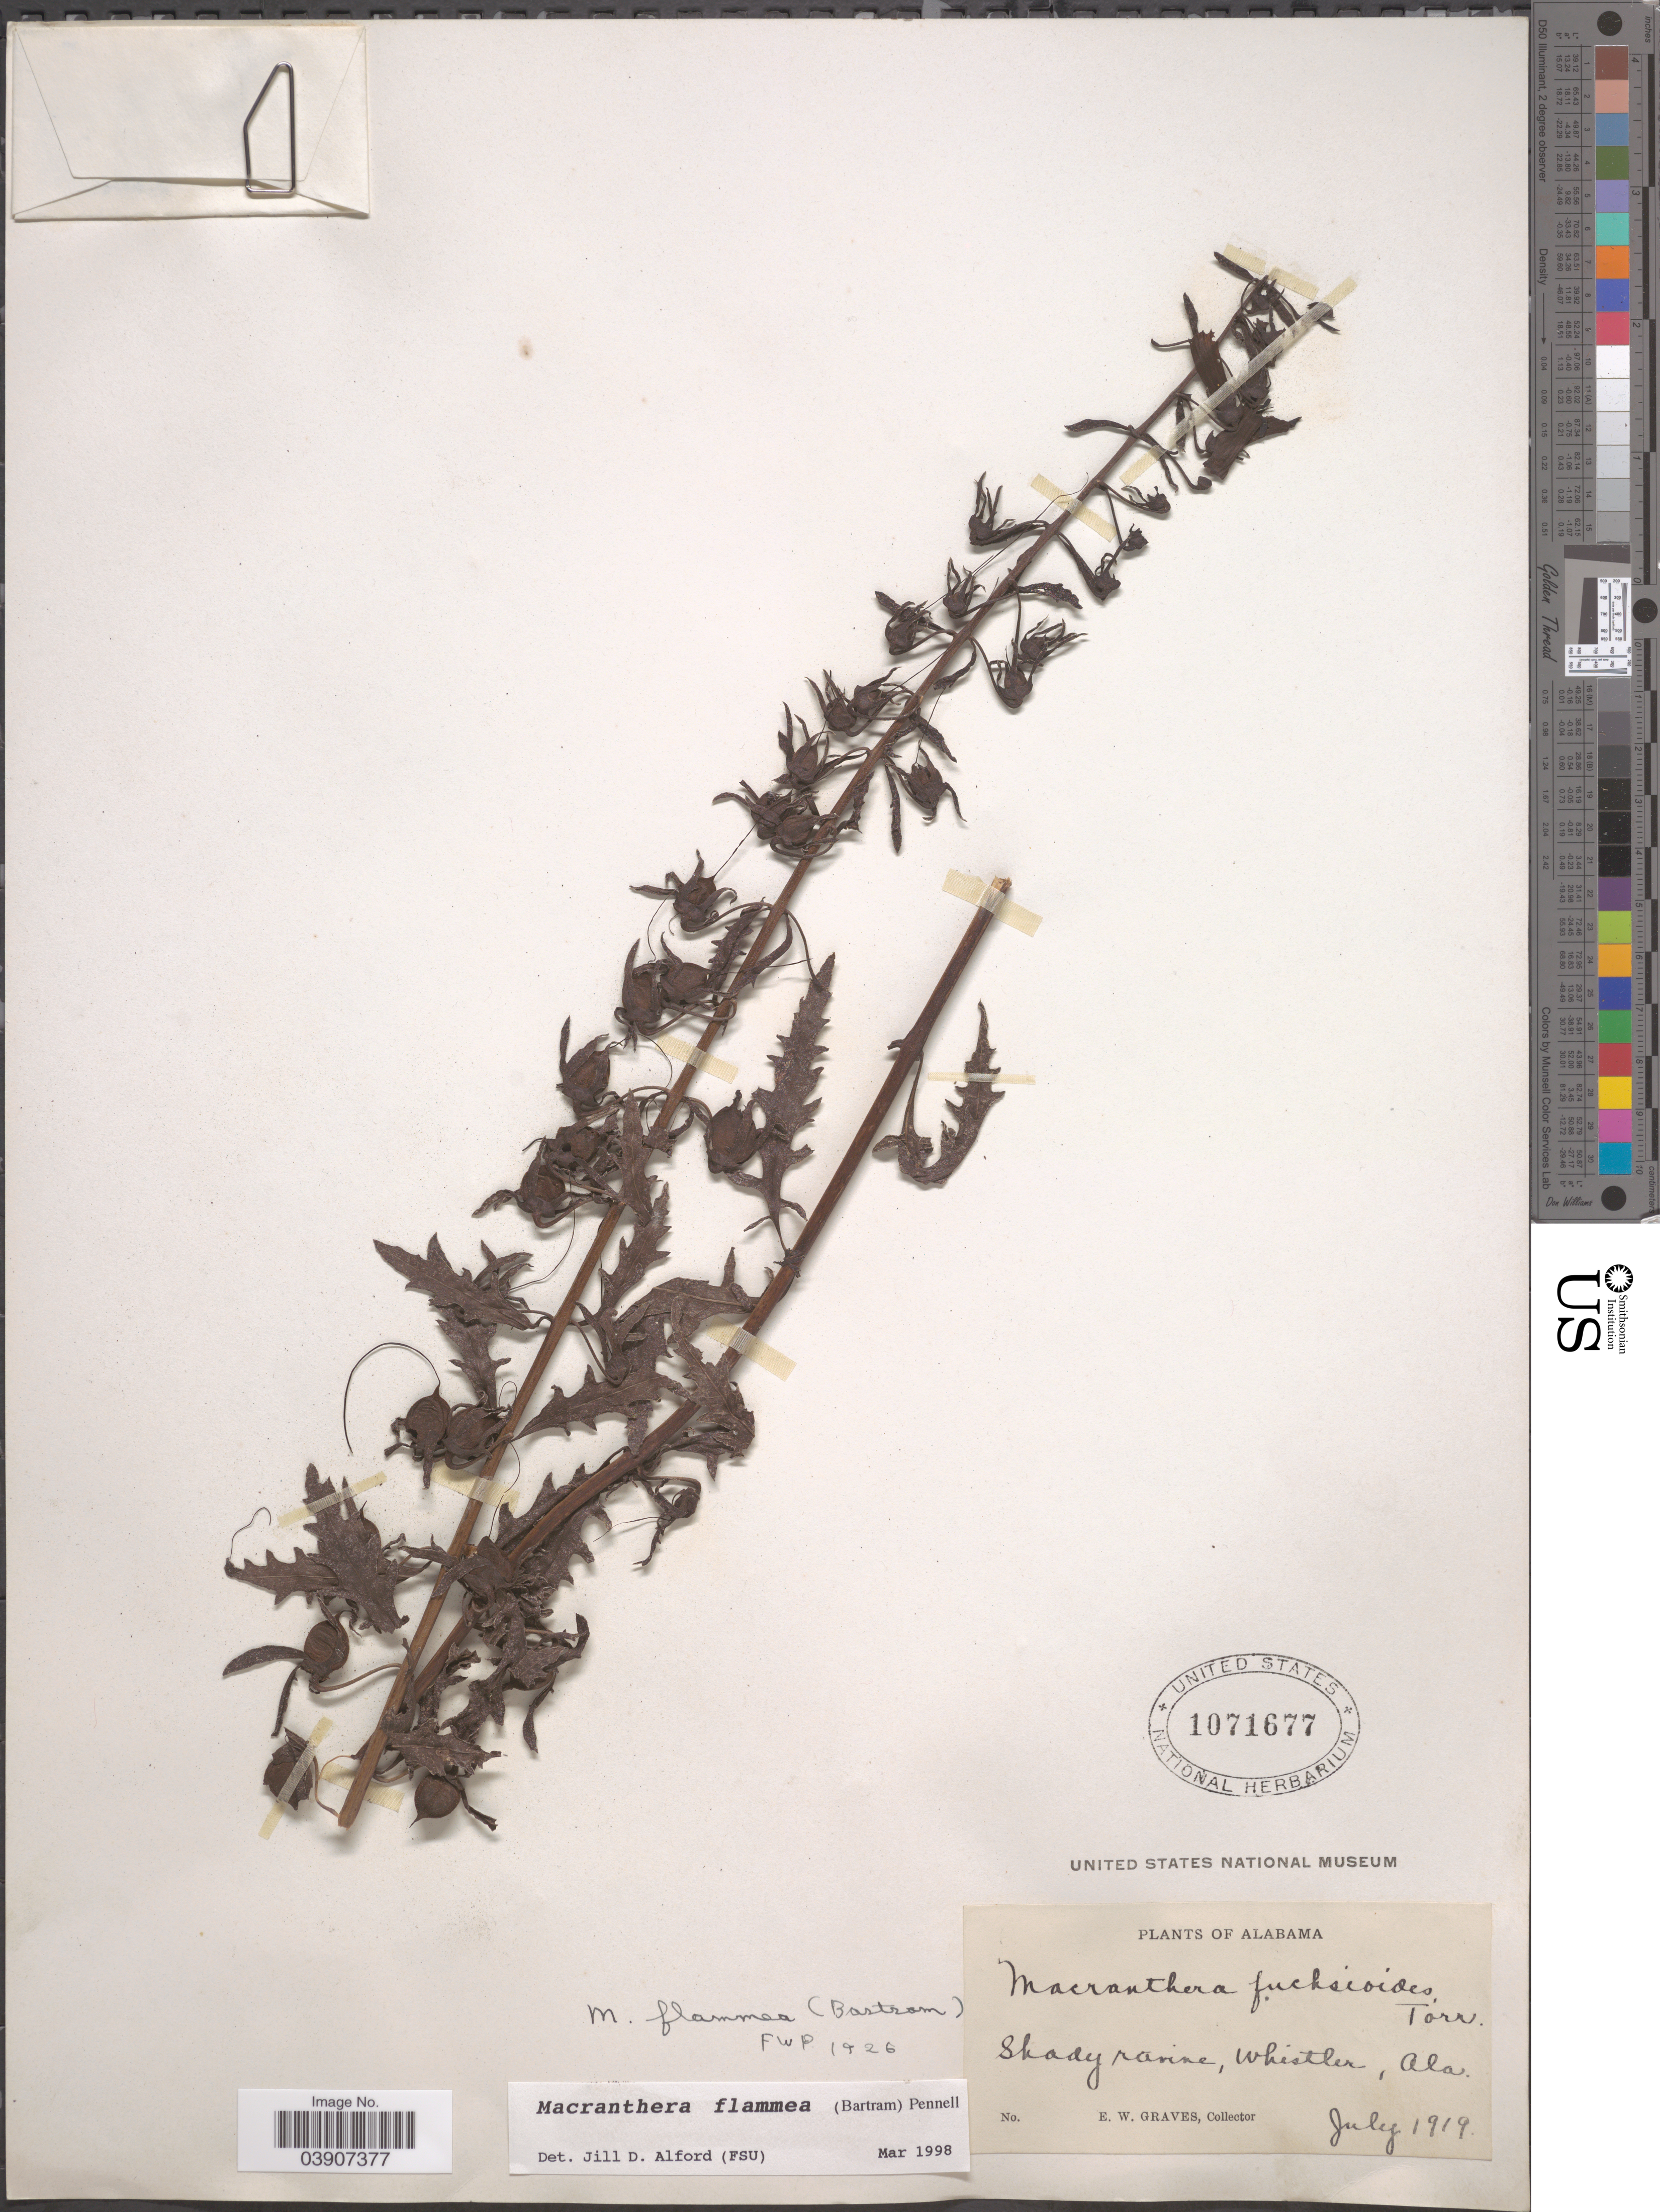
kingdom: Plantae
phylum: Tracheophyta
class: Magnoliopsida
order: Lamiales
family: Orobanchaceae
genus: Macranthera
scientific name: Macranthera flammea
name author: Pennell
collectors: E. Graves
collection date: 1919-07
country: United States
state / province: Alabama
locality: Shady ravine, Whistler.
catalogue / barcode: US 1071677